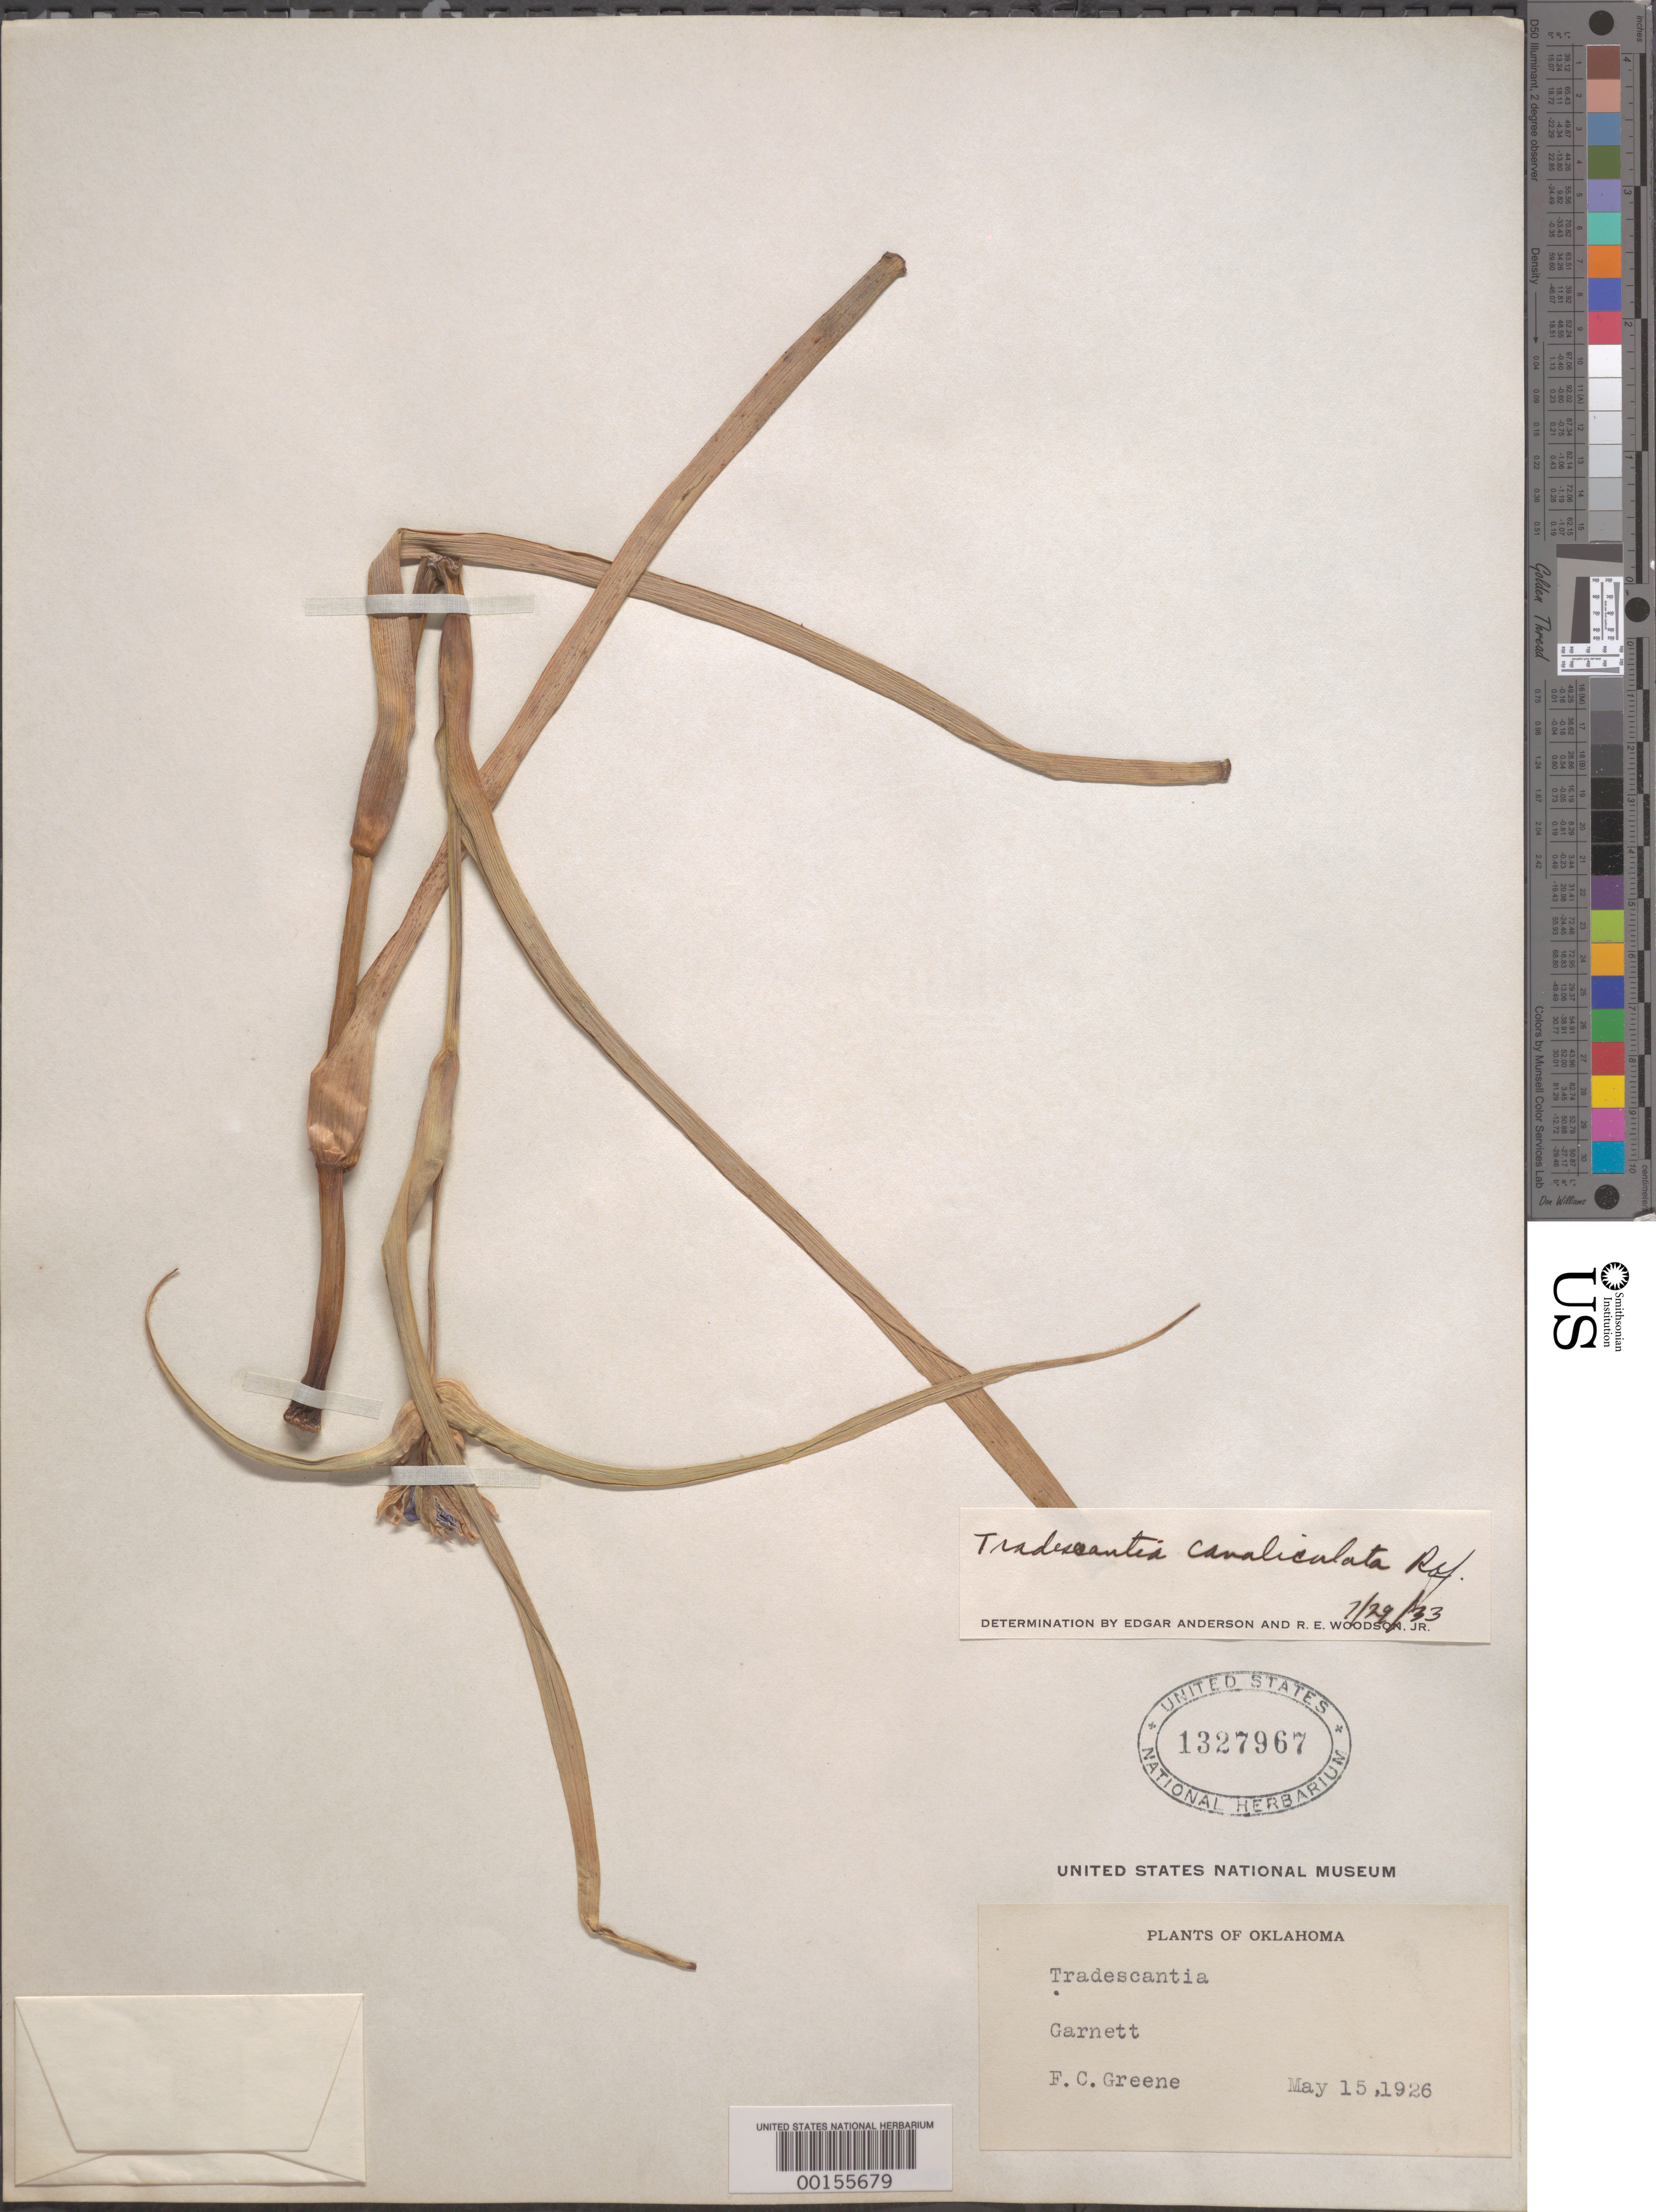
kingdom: Plantae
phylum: Tracheophyta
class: Liliopsida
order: Commelinales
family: Commelinaceae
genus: Tradescantia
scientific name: Tradescantia ohiensis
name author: Raf.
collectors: F. C. Greene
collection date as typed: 15 May 1926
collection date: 1926-05-15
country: United States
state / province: Oklahoma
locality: Garnett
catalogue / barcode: US 1327967